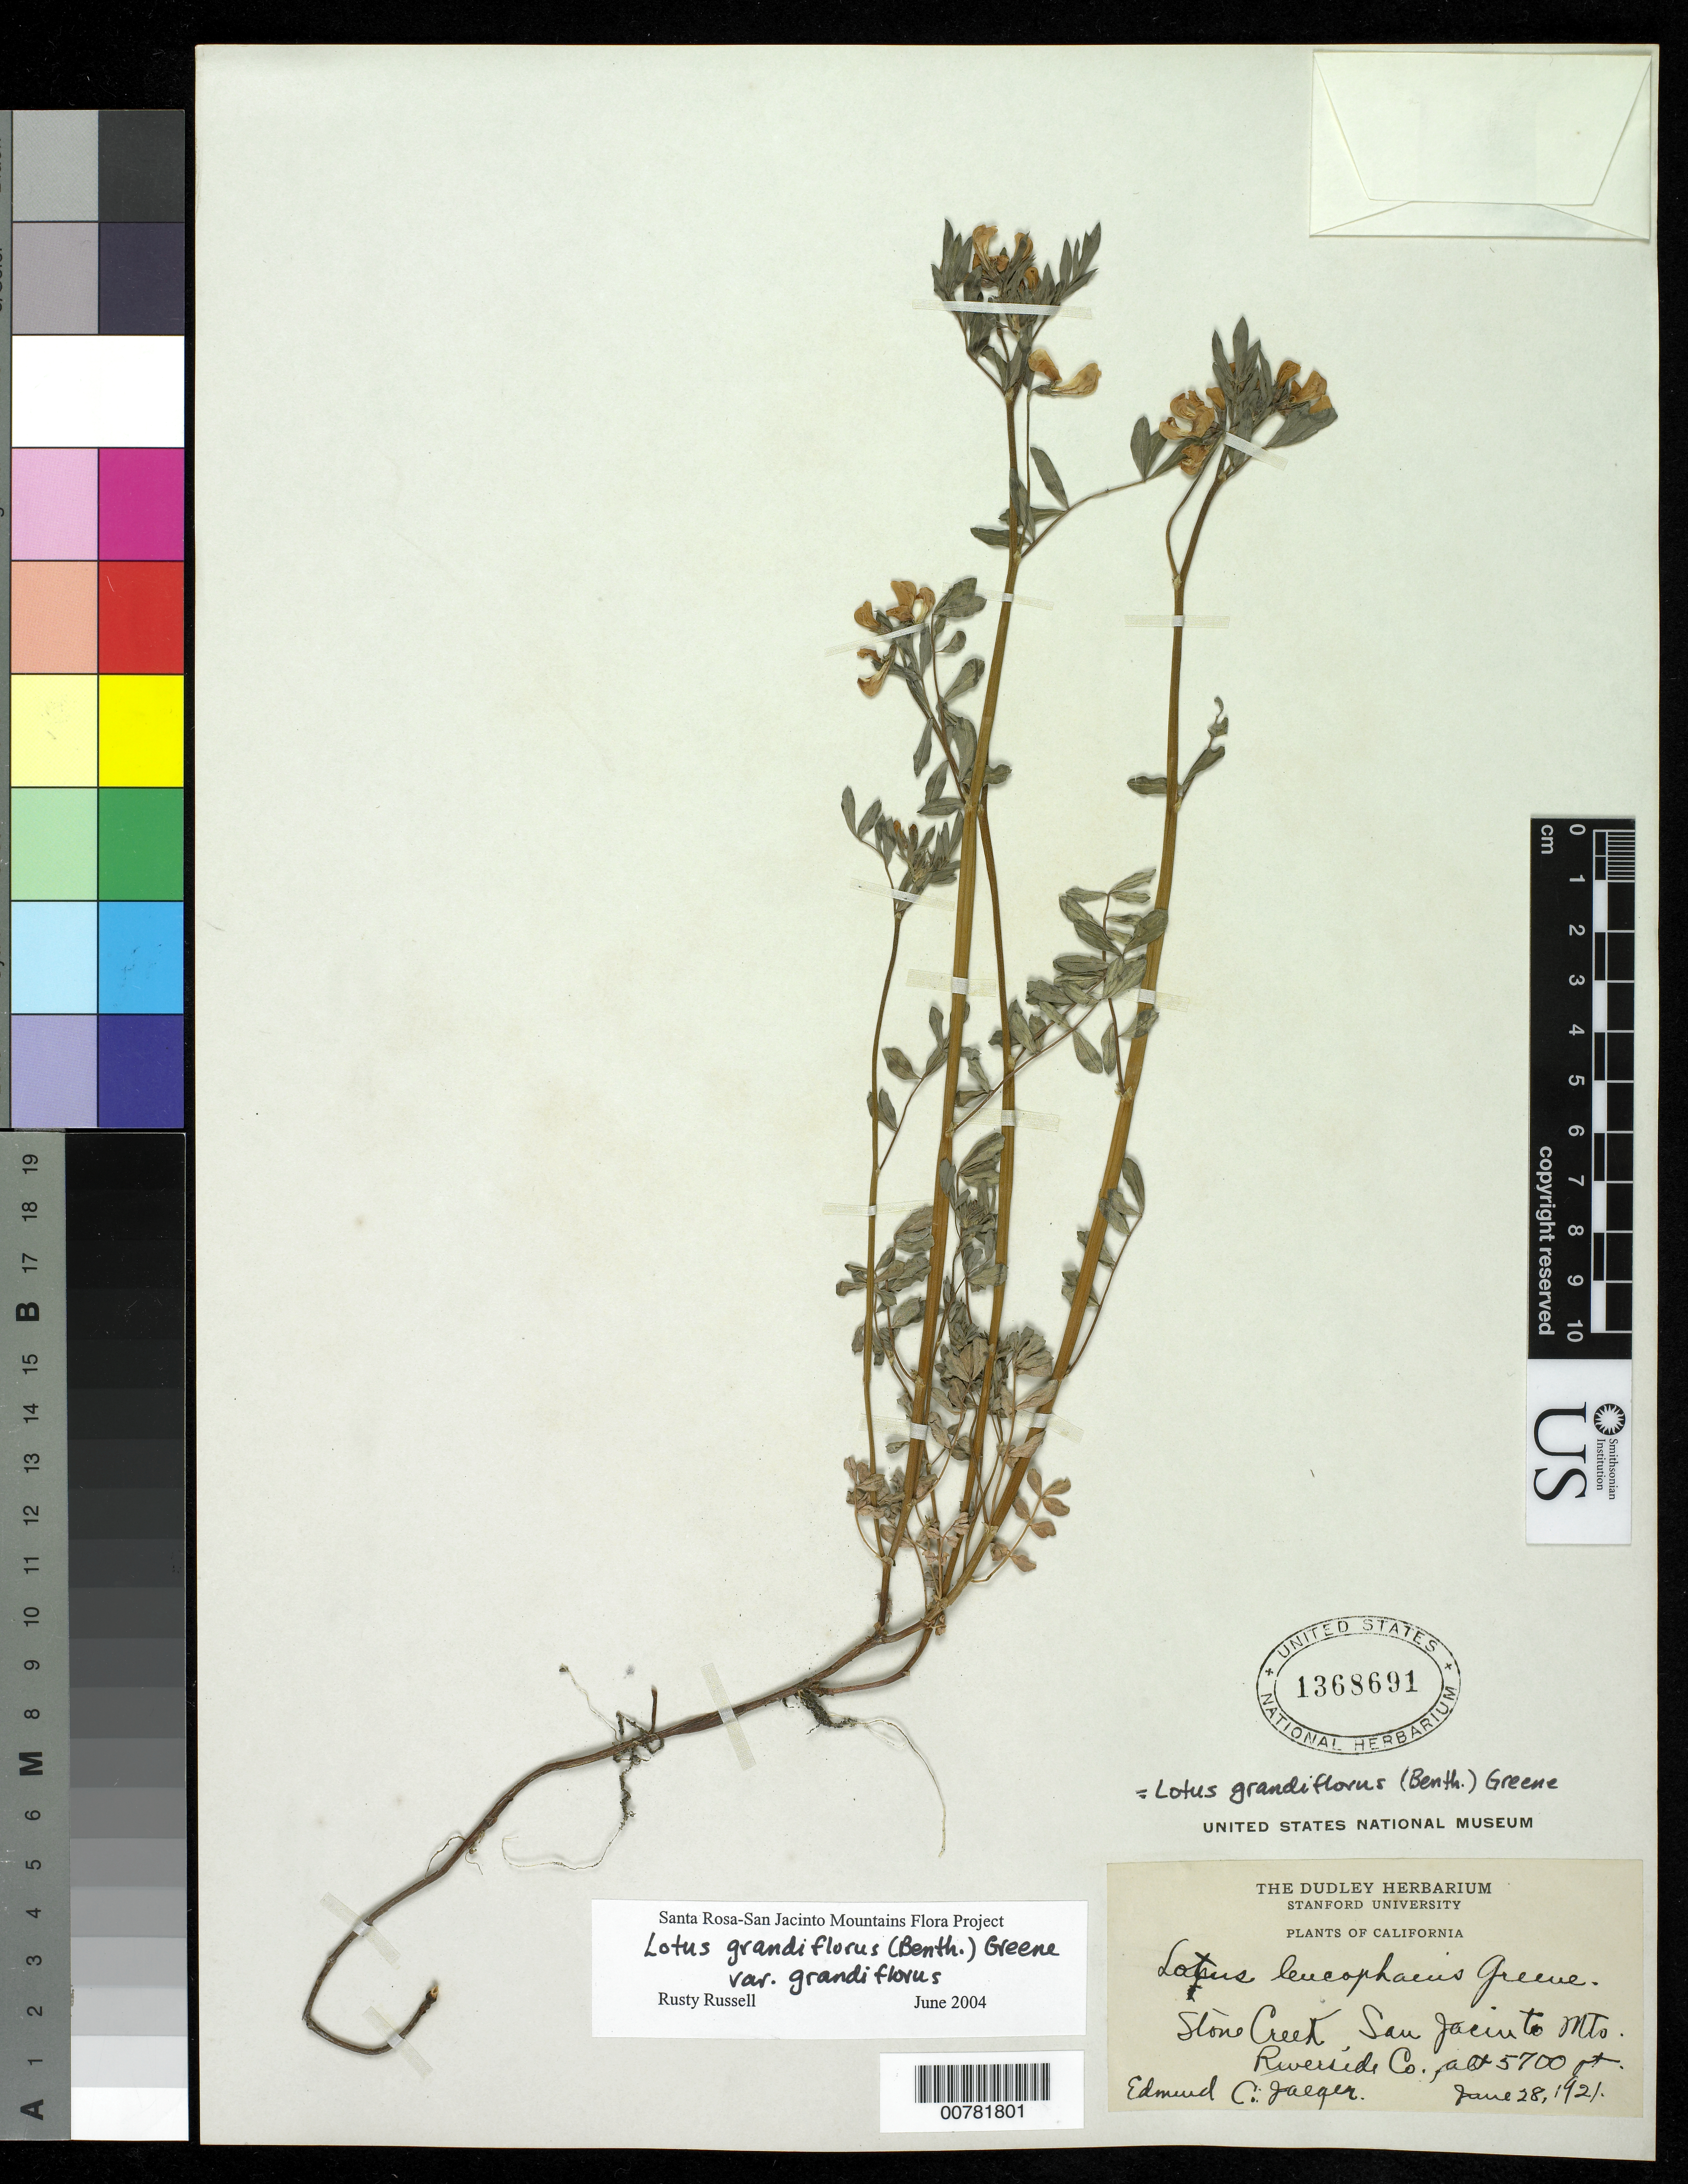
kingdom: Plantae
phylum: Tracheophyta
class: Magnoliopsida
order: Fabales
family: Fabaceae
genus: Ottleya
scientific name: Ottleya grandiflora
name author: (Benth.) D.D. Sokoloff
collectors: E. Jaeger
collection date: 1921-06-28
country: United States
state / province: California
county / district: Riverside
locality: Stone Creek, San Jacinto Mts., Riverside Co.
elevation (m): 1737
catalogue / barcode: US 1368691